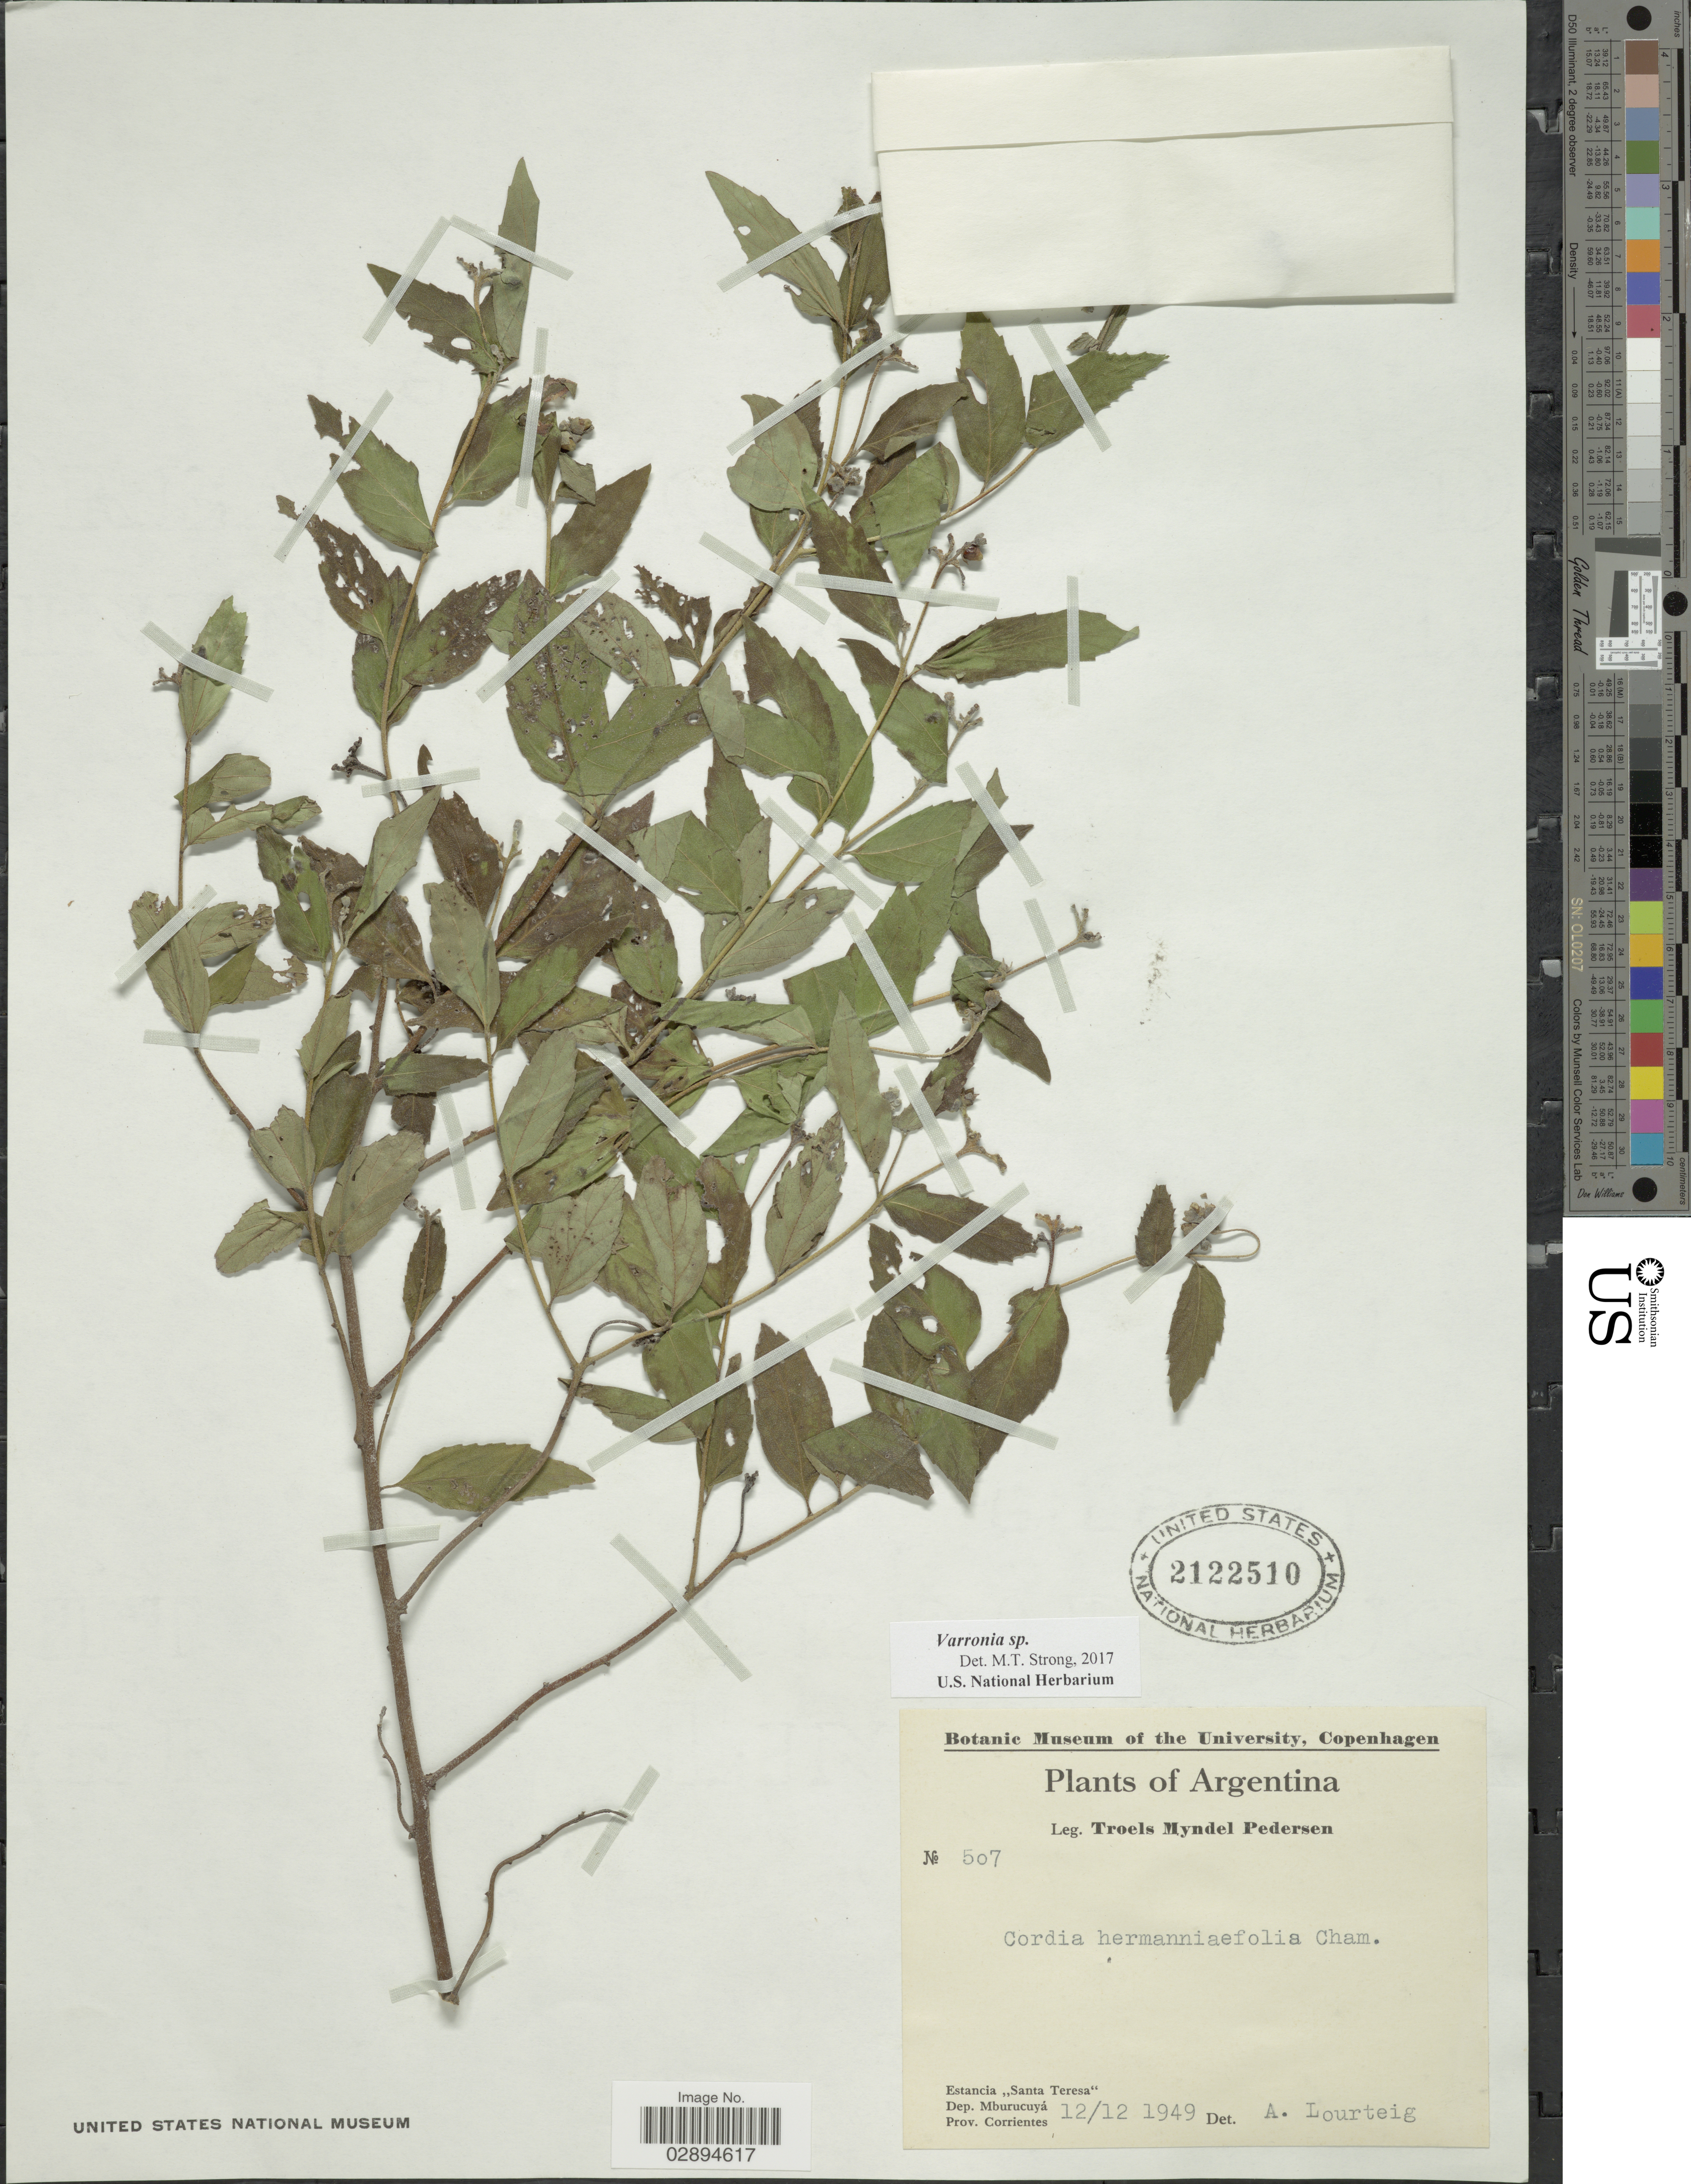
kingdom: Plantae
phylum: Tracheophyta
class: Magnoliopsida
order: Boraginales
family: Cordiaceae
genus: Varronia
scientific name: Varronia sp.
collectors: T. Pederson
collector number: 507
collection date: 1949-12-12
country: Argentina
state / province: Corrientes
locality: Estancia "Santa Teresa". Dep. Mburucuyá. Prov. Corrientes.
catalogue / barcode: US 2122510